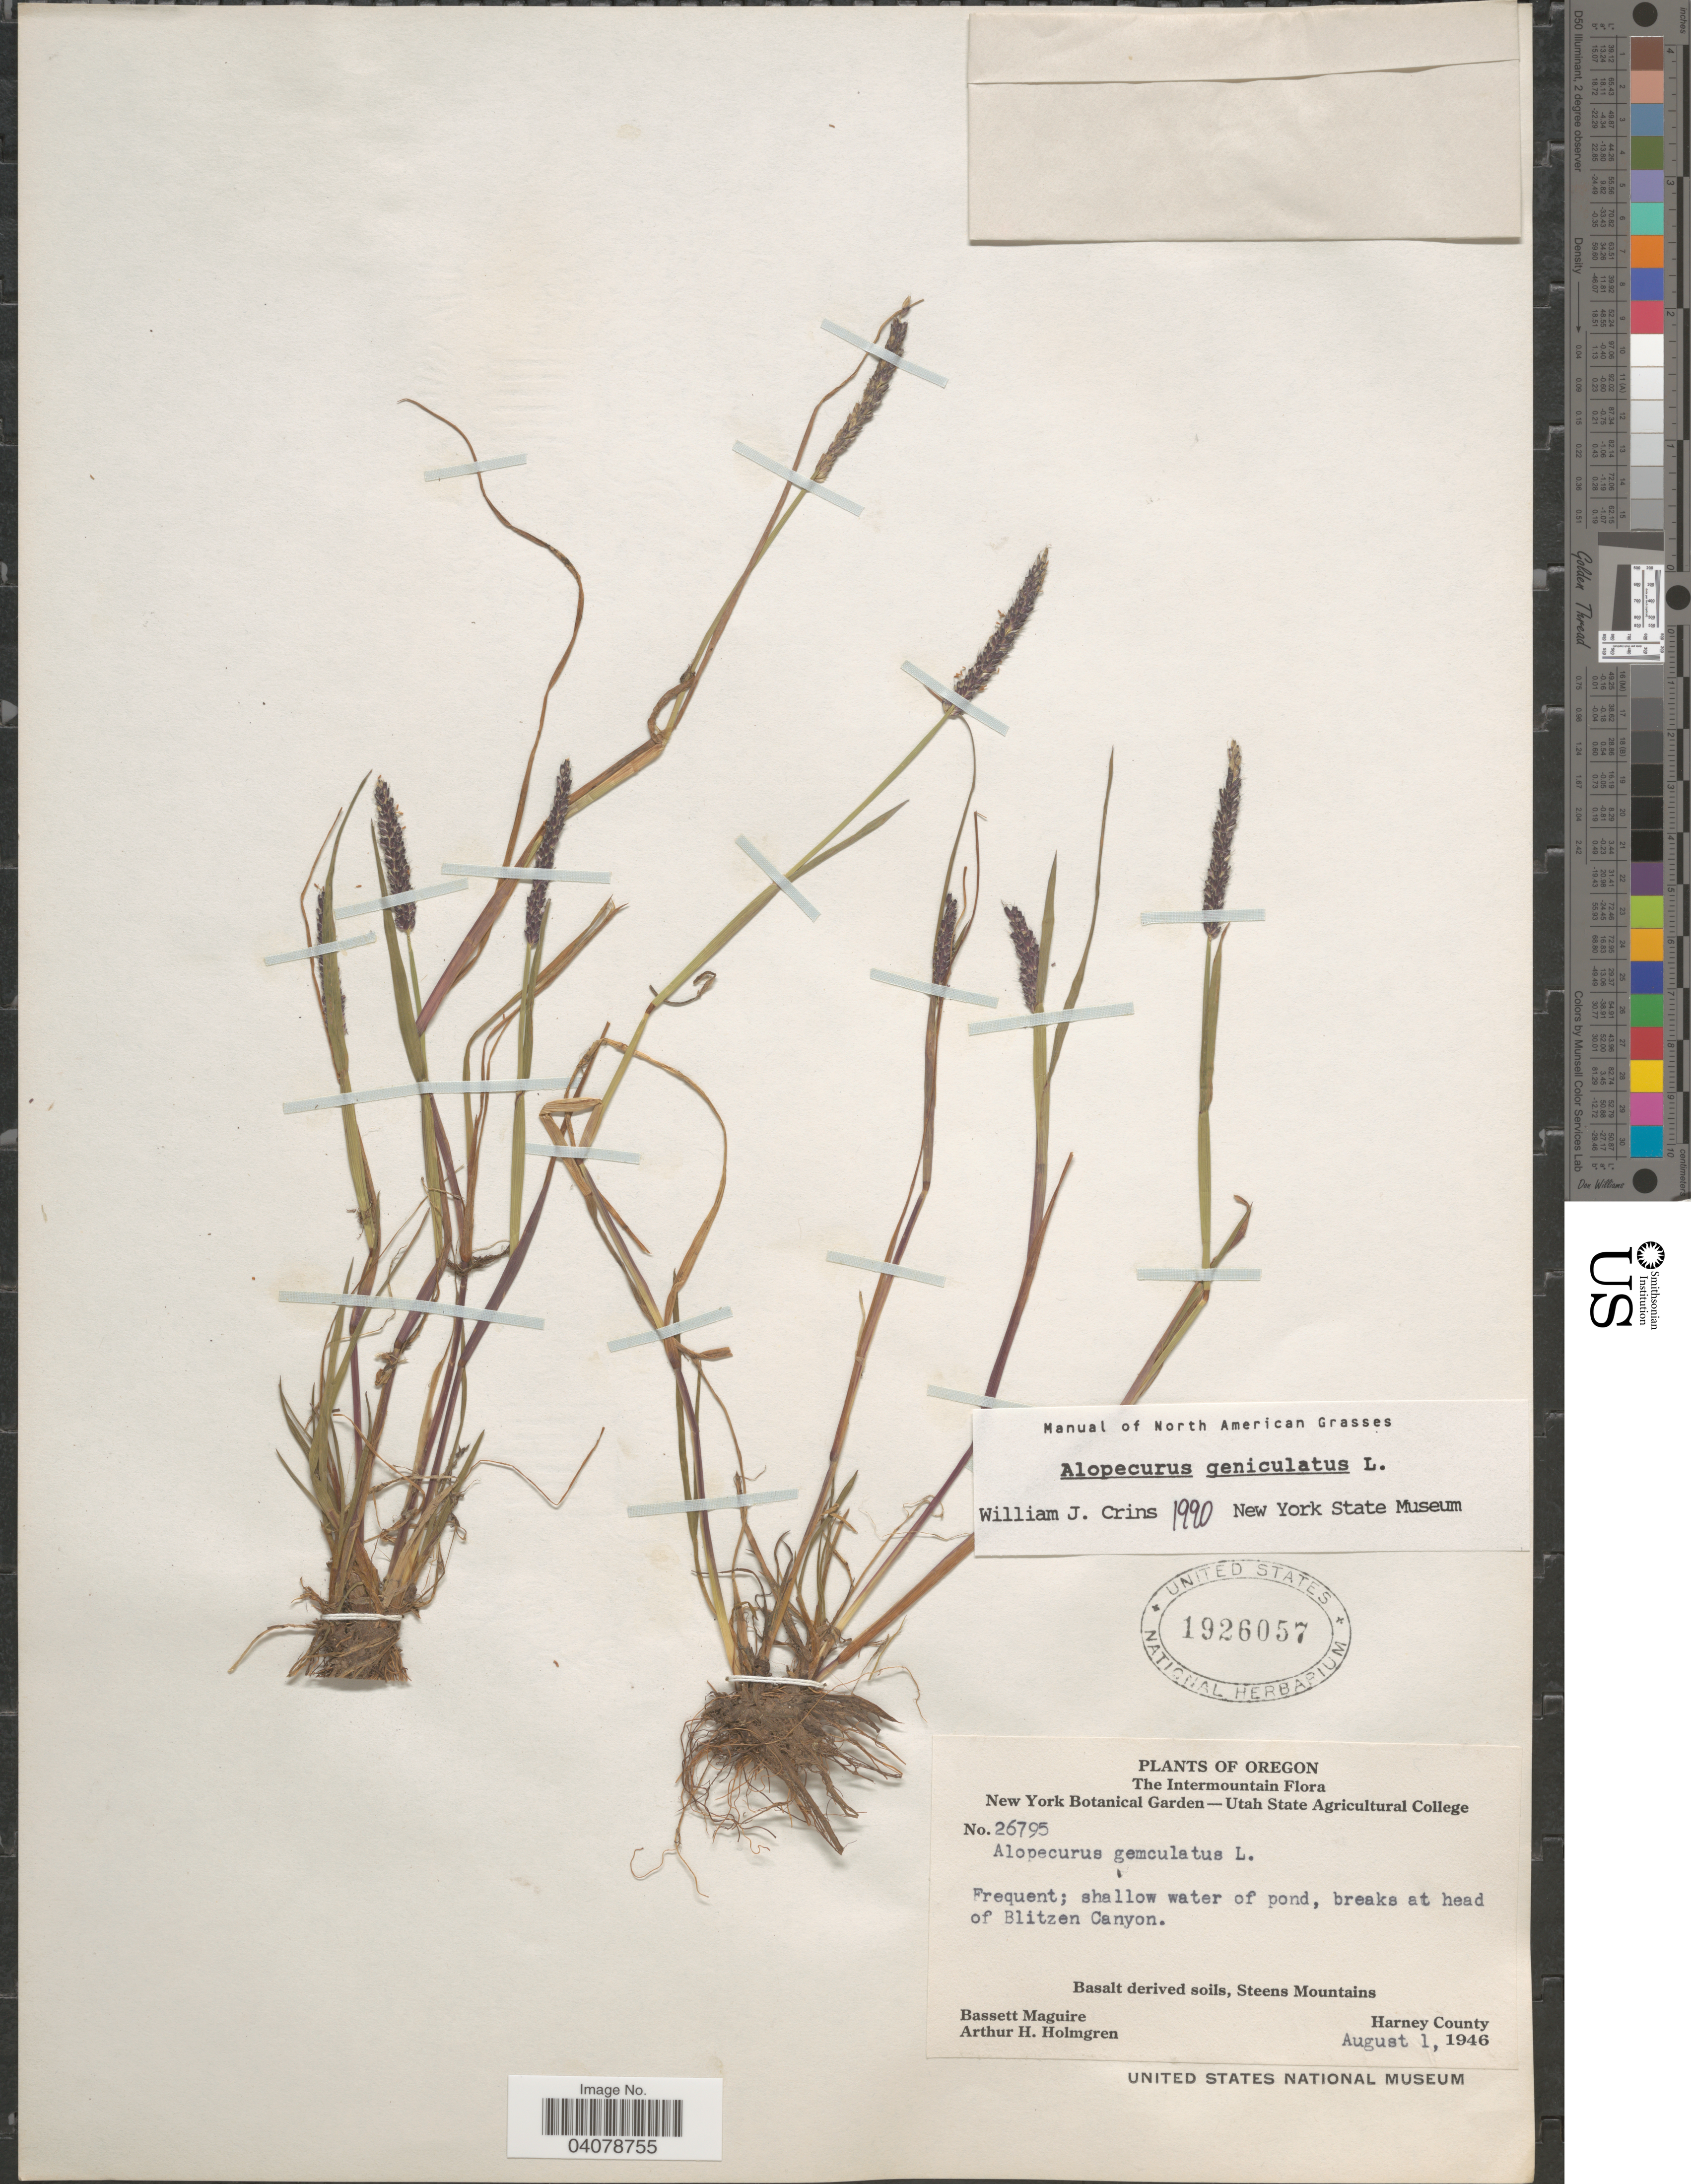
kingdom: Plantae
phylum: Tracheophyta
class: Liliopsida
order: Poales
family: Poaceae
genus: Alopecurus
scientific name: Alopecurus geniculatus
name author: L.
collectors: B. Maguire & A. H. Holmgren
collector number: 26795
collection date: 1946-08-01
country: United States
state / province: Oregon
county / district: Harney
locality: The Intermountain. Breaks at head of Blitzen Canyon. Basalt derived soils, Steens Mountains. Harney County.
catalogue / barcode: US 1926057